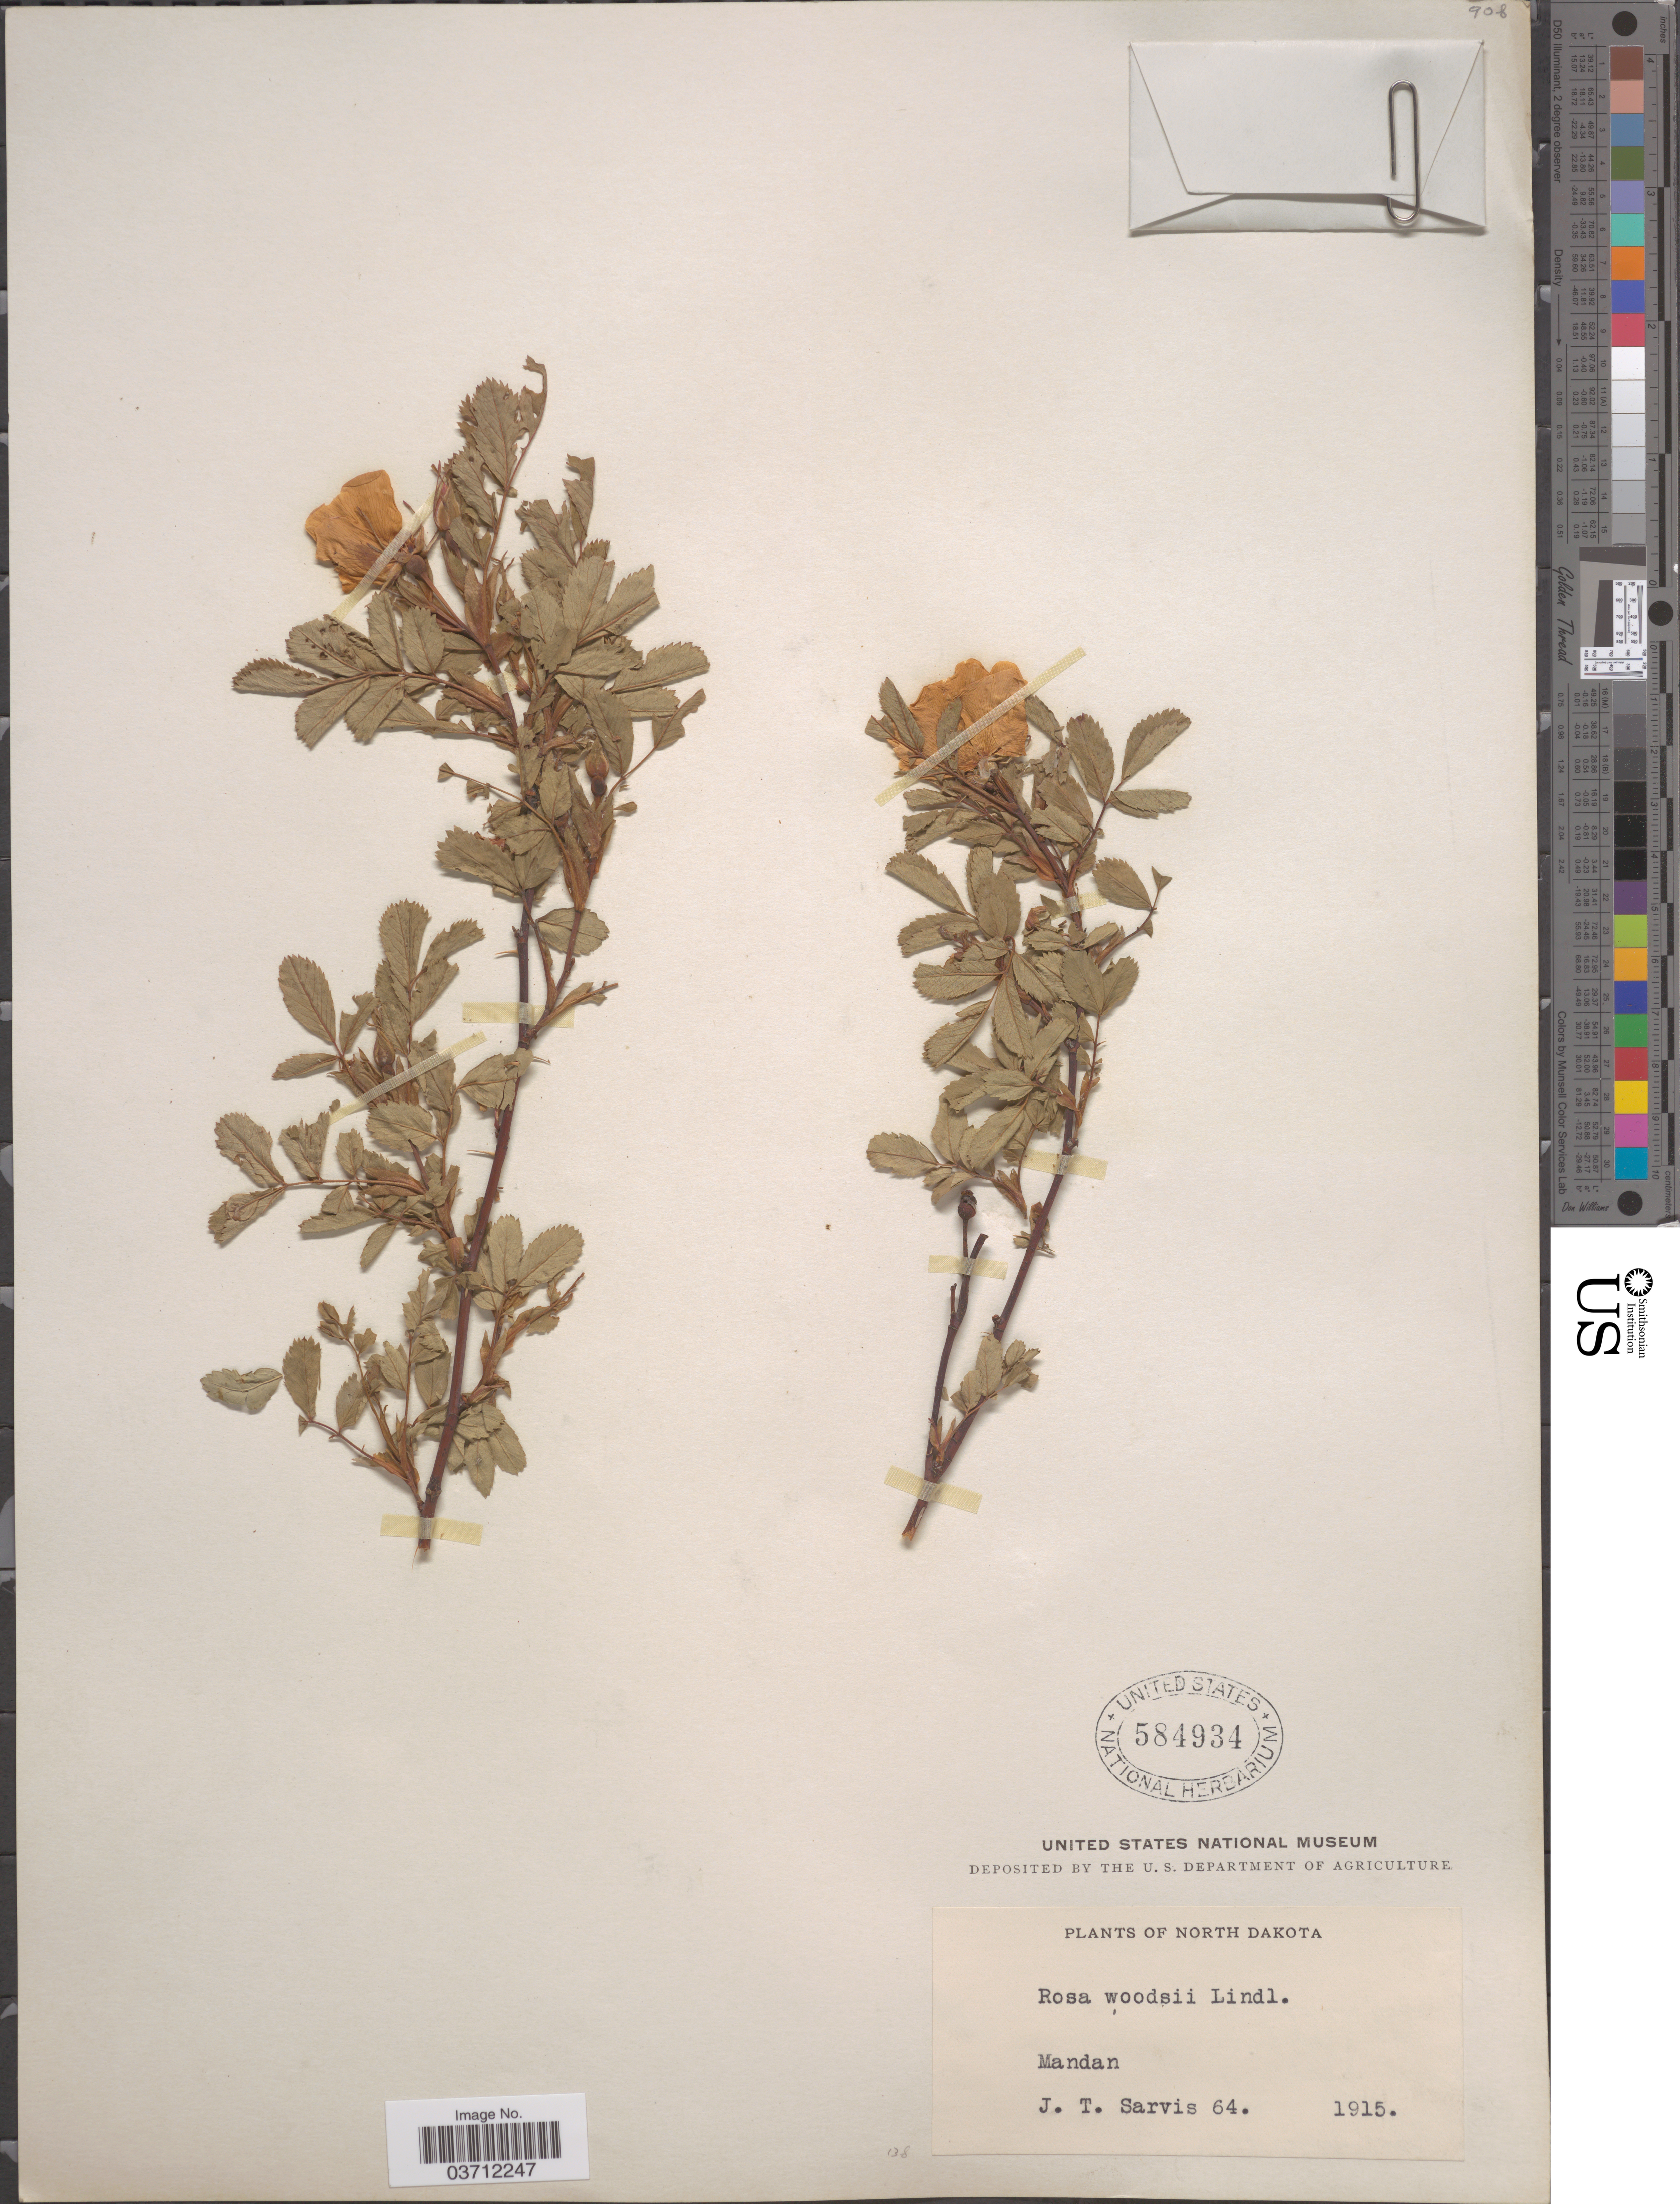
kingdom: Plantae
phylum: Tracheophyta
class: Magnoliopsida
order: Rosales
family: Rosaceae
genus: Rosa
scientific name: Rosa woodsii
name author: Lindl.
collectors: J. Sarvis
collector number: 64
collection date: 1915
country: United States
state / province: North Dakota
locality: Mandan.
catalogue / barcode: US 584934